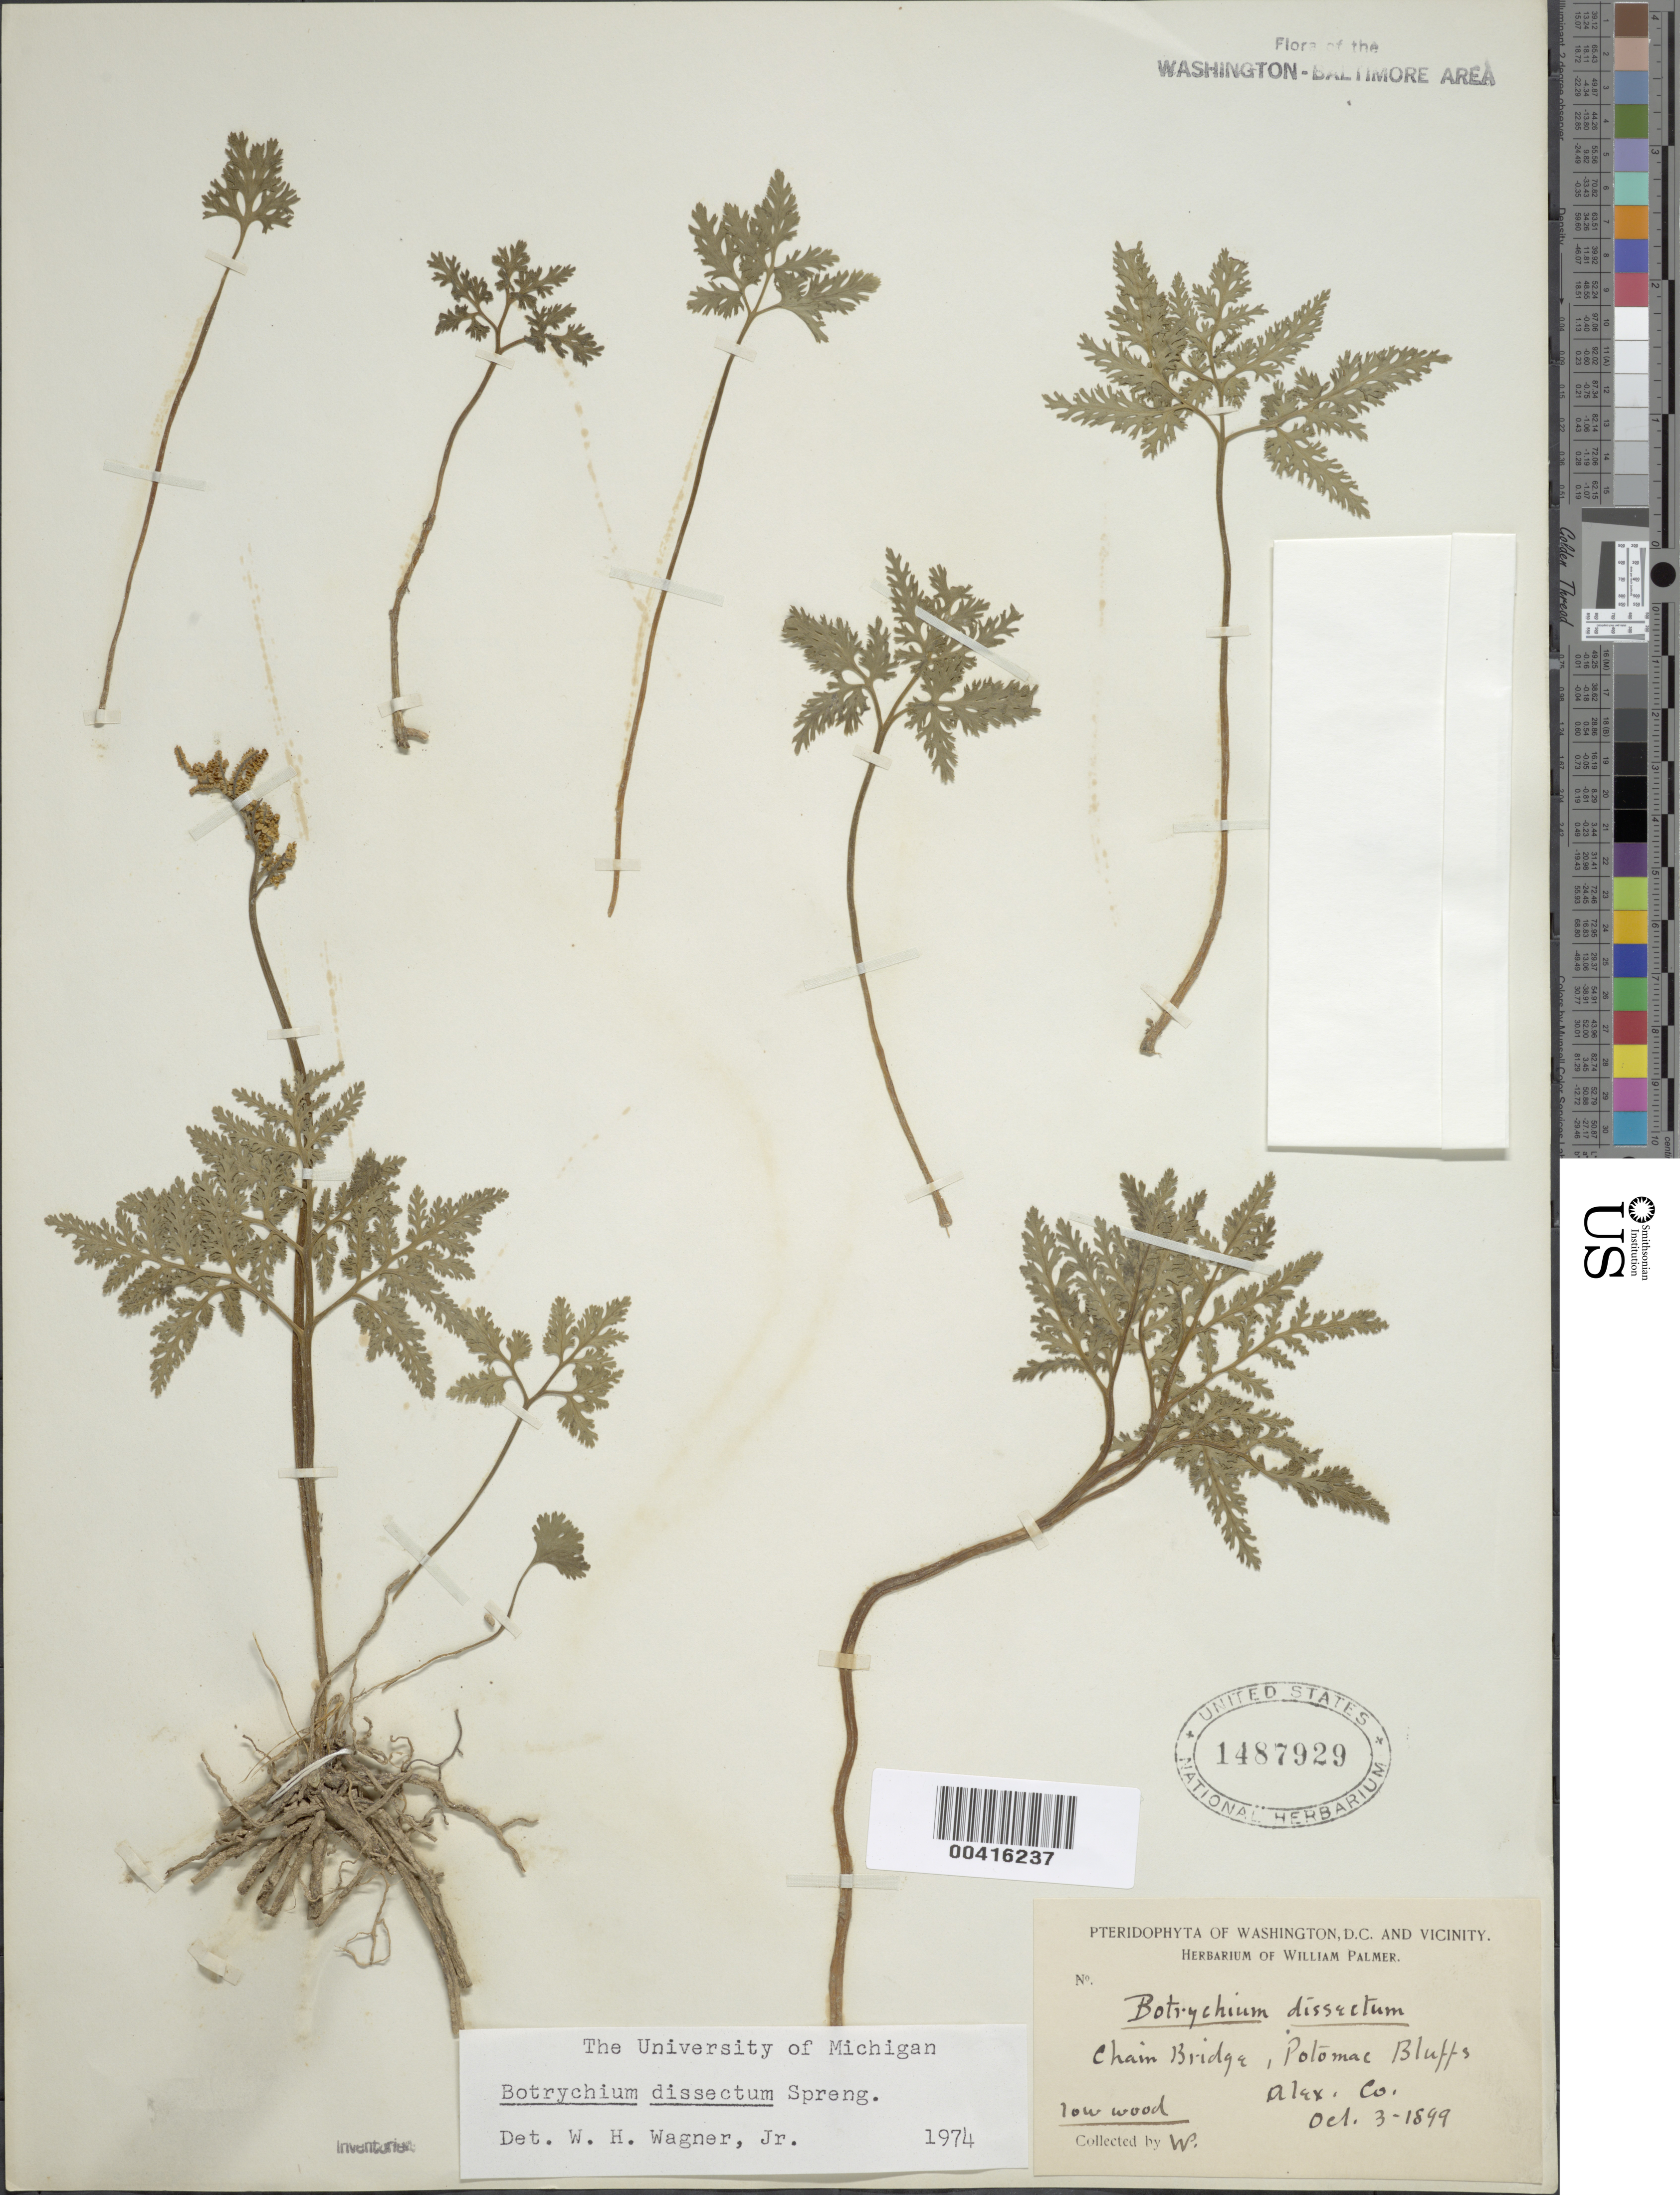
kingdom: Plantae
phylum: Tracheophyta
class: Polypodiopsida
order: Ophioglossales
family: Ophioglossaceae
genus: Botrychium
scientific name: Botrychium dissectum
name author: Spreng.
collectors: W. Palmer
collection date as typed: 03 Oct 1899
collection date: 1899-10-03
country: United States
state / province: Virginia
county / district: Fairfax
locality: Chain Bridge, Potomac Bluffs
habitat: Low wood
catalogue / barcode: US 1487929